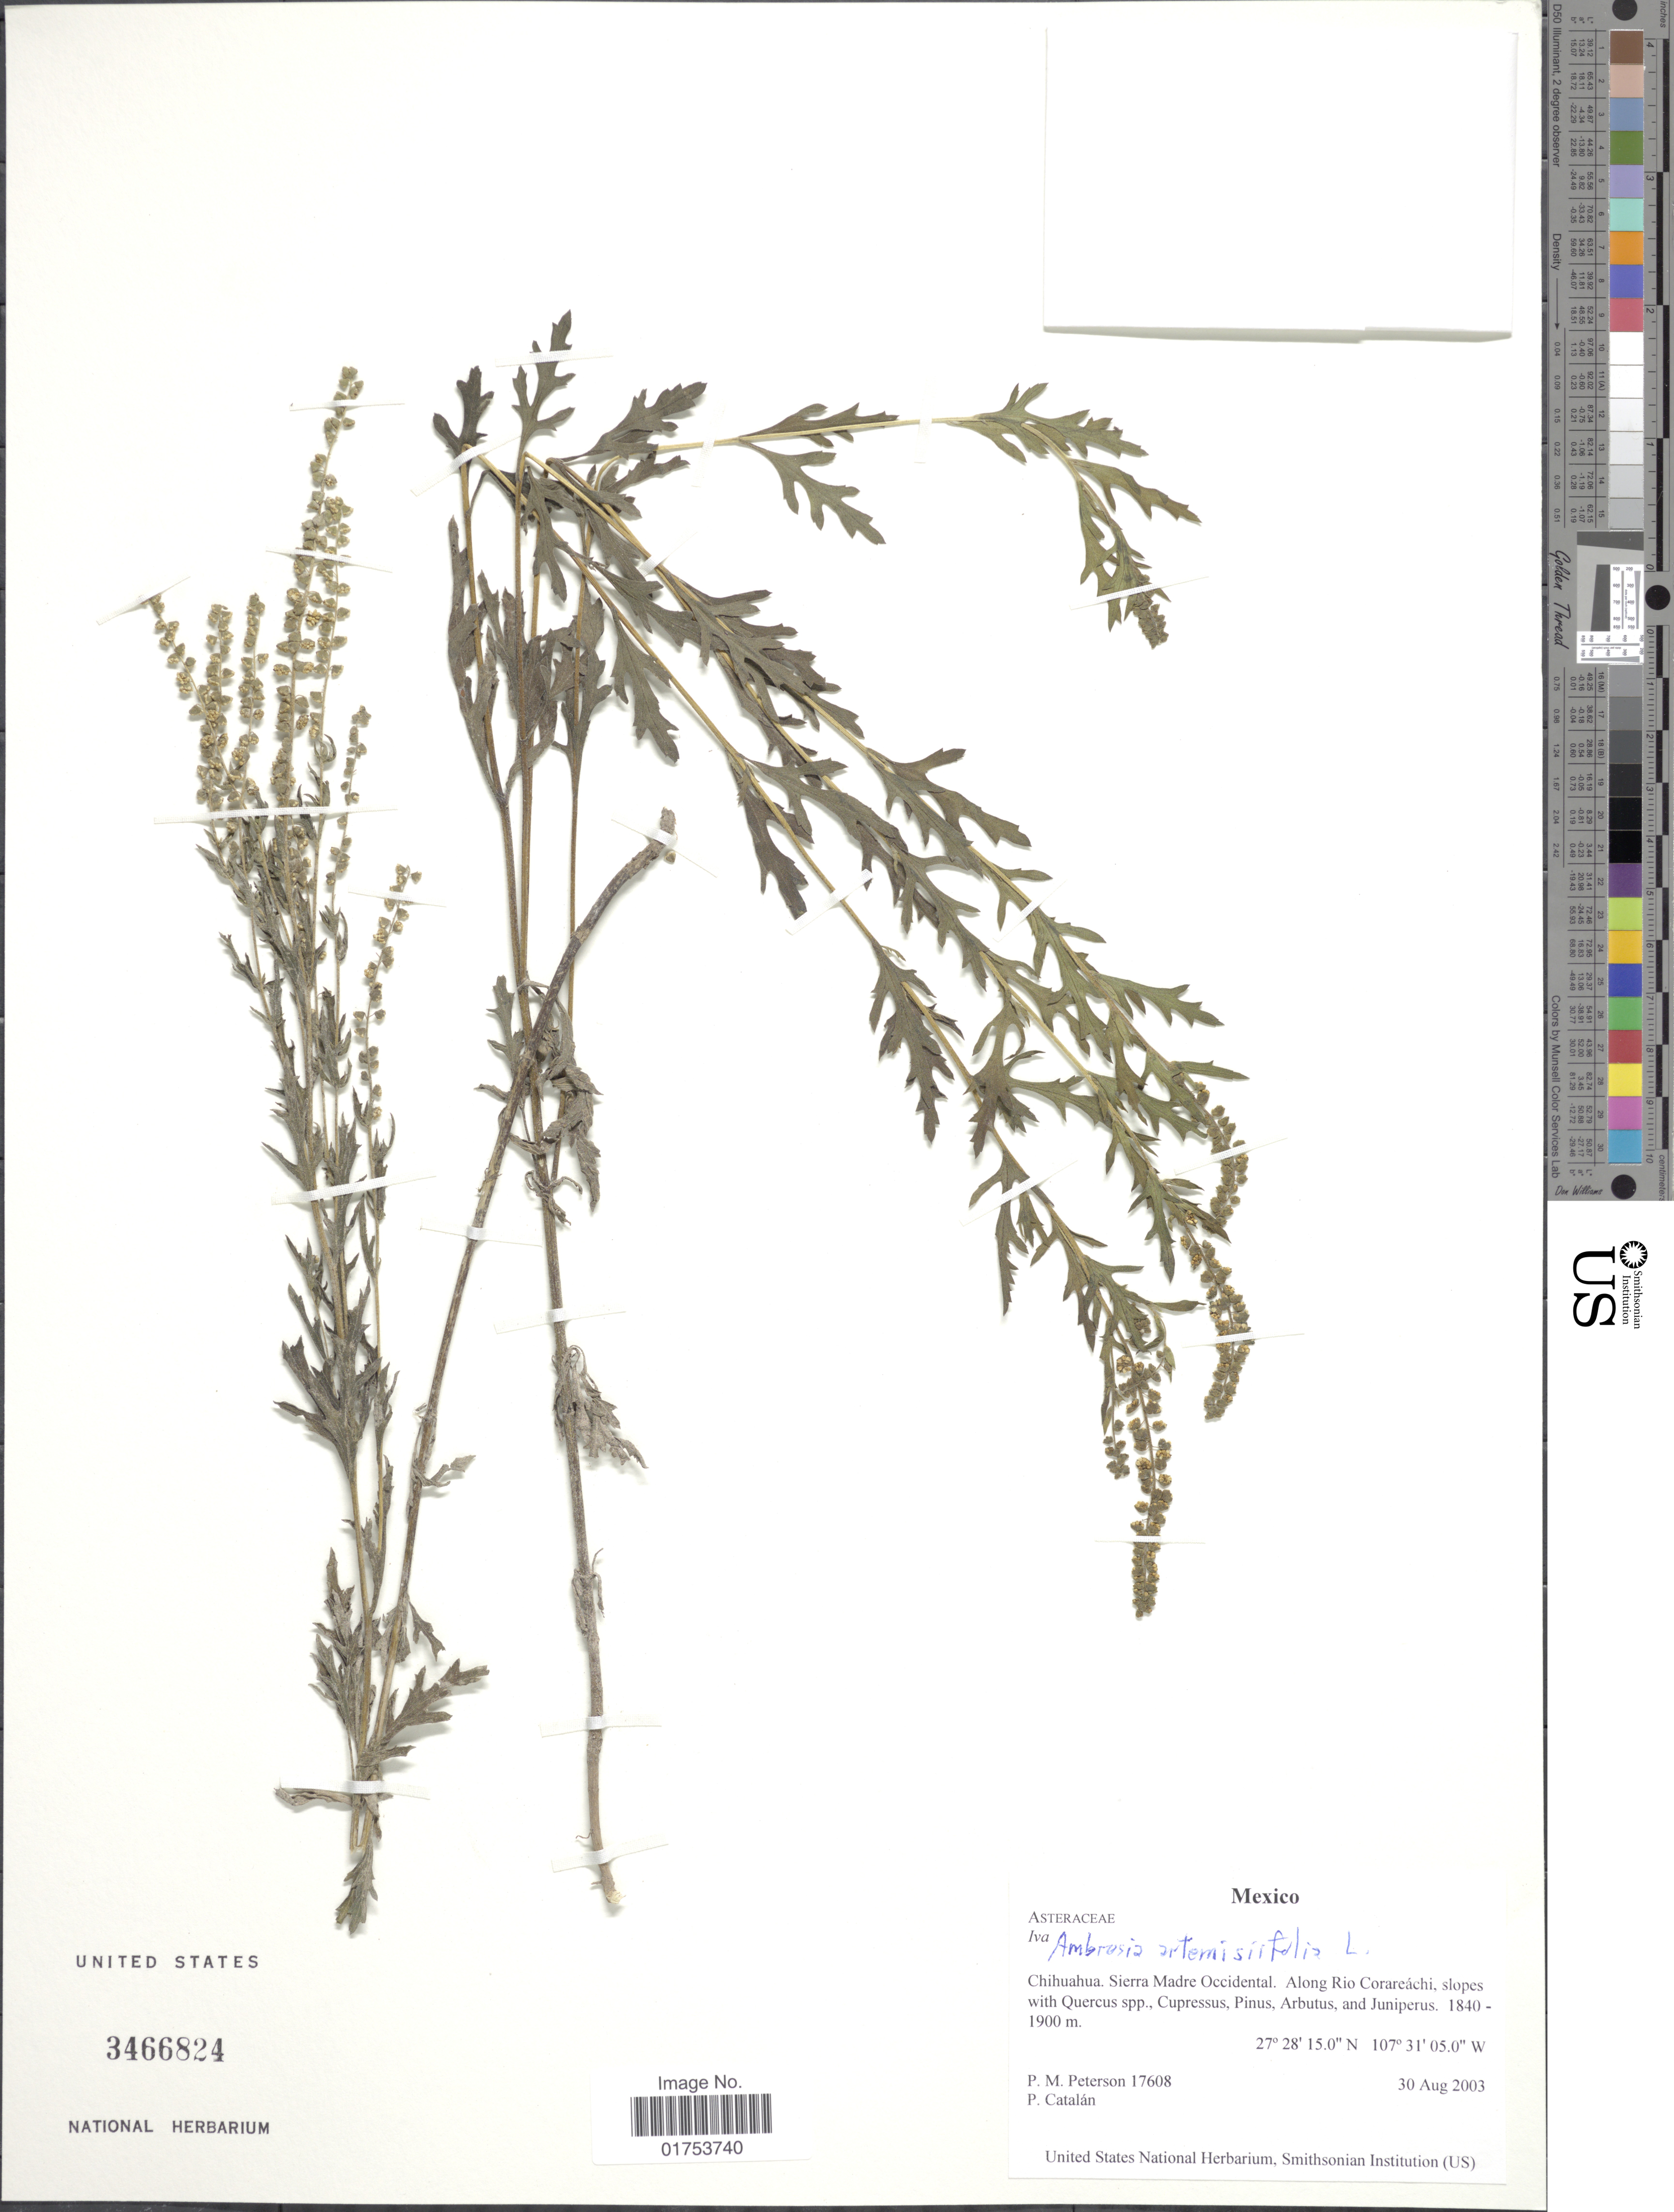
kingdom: Plantae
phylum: Tracheophyta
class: Magnoliopsida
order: Asterales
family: Asteraceae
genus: Ambrosia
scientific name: Ambrosia artemisiifolia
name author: L.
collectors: P. M. Peterson & P. Catalán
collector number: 17608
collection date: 2003-08-30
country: Mexico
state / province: Chihuahua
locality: Sierra Madre Occidental. Along Rio Corareachi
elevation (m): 1900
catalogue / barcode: US 3466824